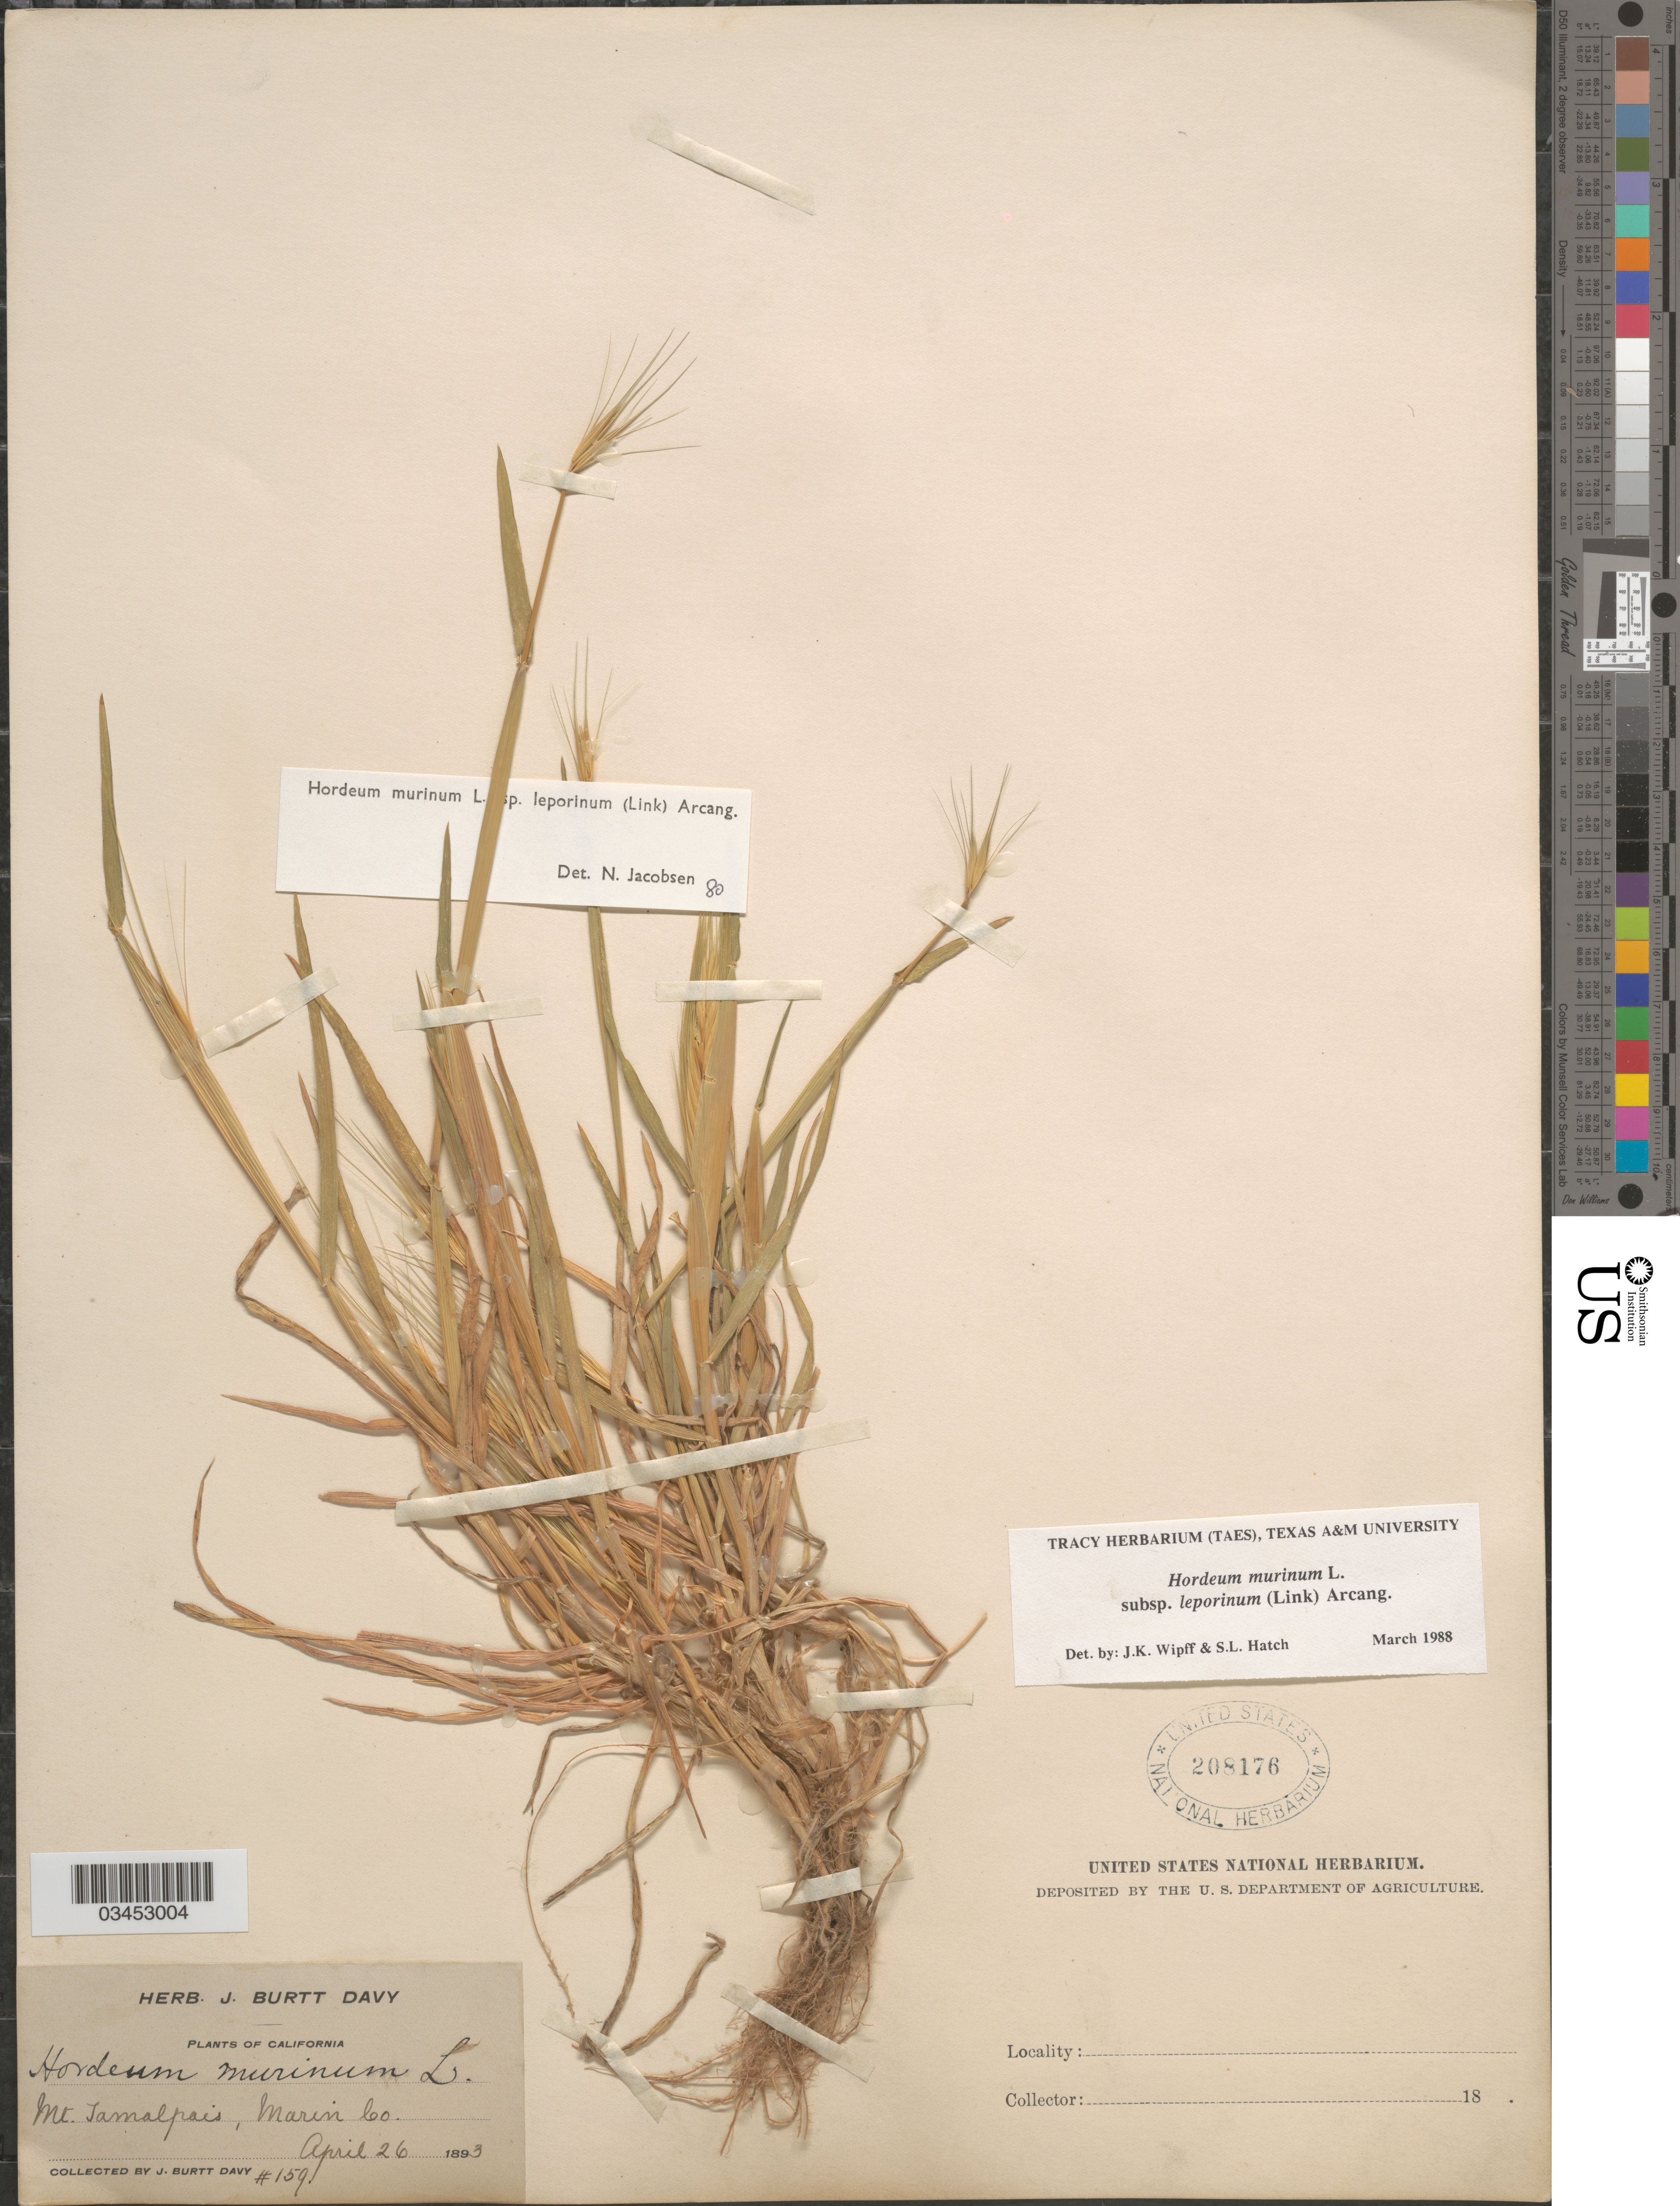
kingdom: Plantae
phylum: Tracheophyta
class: Liliopsida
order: Poales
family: Poaceae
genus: Hordeum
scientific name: Hordeum murinum subsp. leporinum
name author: (Link) Arcang.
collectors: J. Burtt Davy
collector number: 159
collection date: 1893-04-26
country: United States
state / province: California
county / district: Marin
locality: Mt. Tamalpais, Marin Co.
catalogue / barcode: US 208176